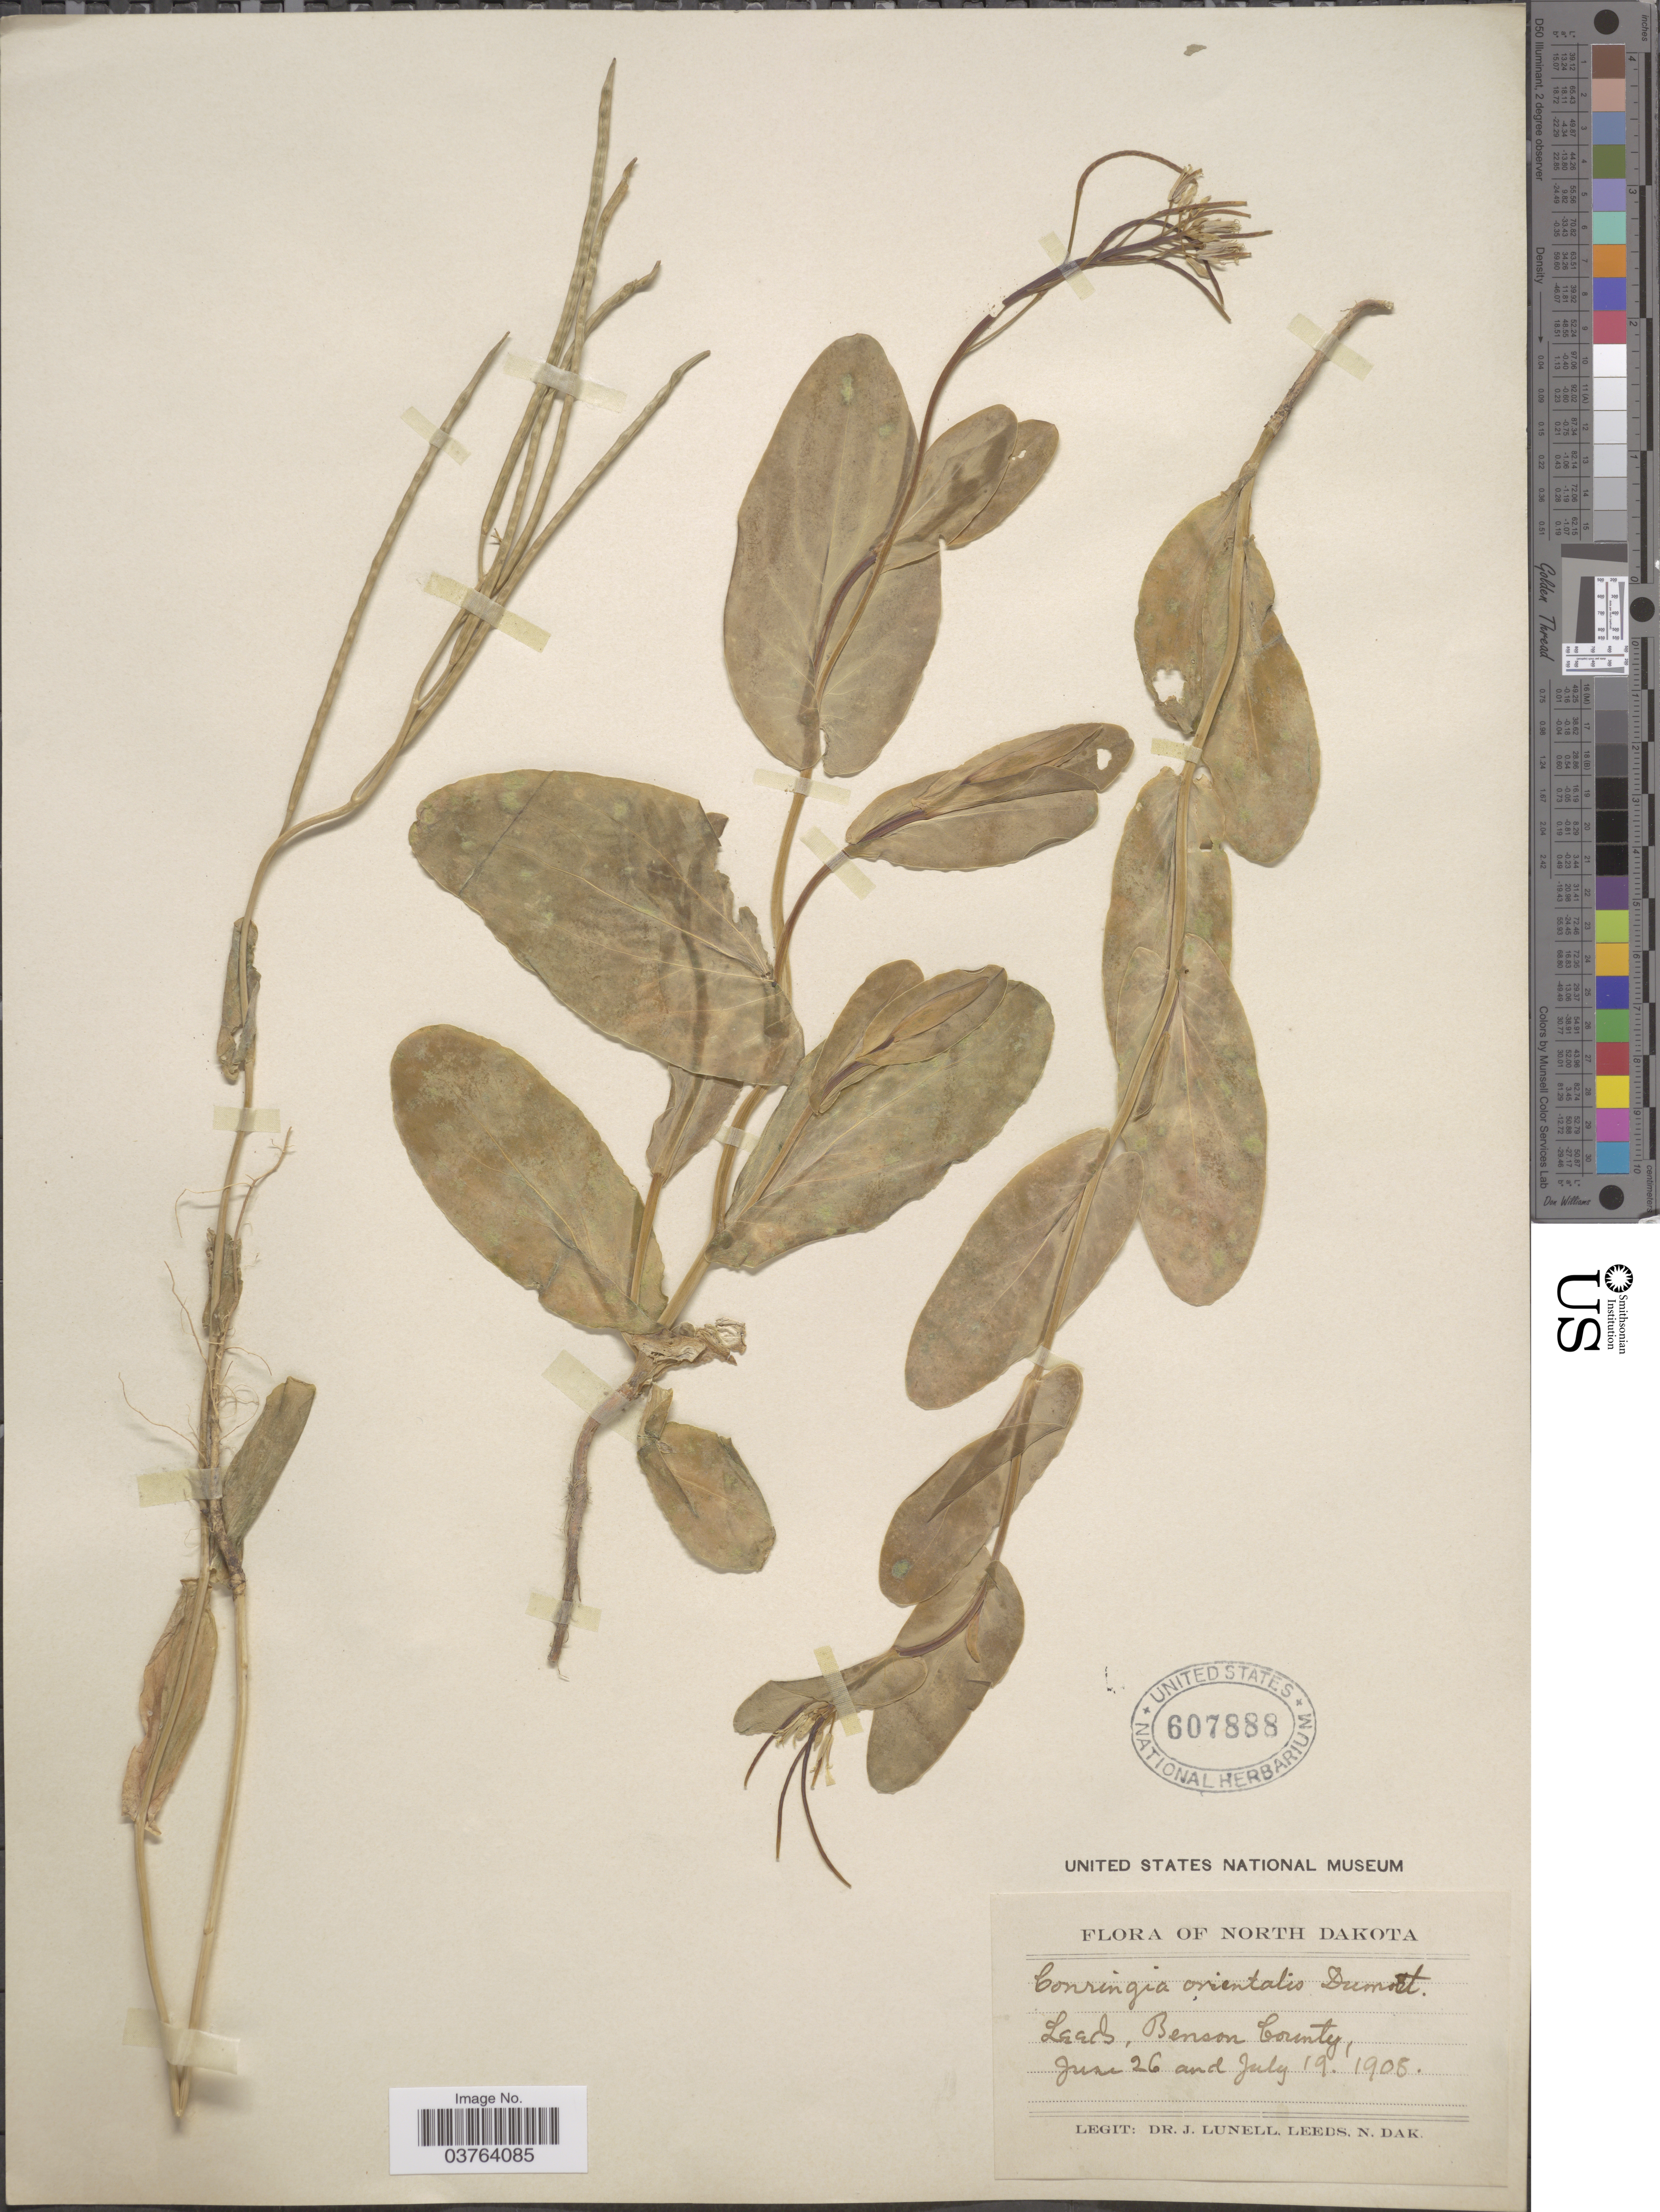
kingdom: Plantae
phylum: Tracheophyta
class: Magnoliopsida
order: Brassicales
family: Brassicaceae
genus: Conringia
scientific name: Conringia orientalis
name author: (L.) C. Presl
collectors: J. Lunell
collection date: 1908-06-26/1908-07-19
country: United States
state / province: North Dakota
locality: Leeds, Benson County.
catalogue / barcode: US 607888